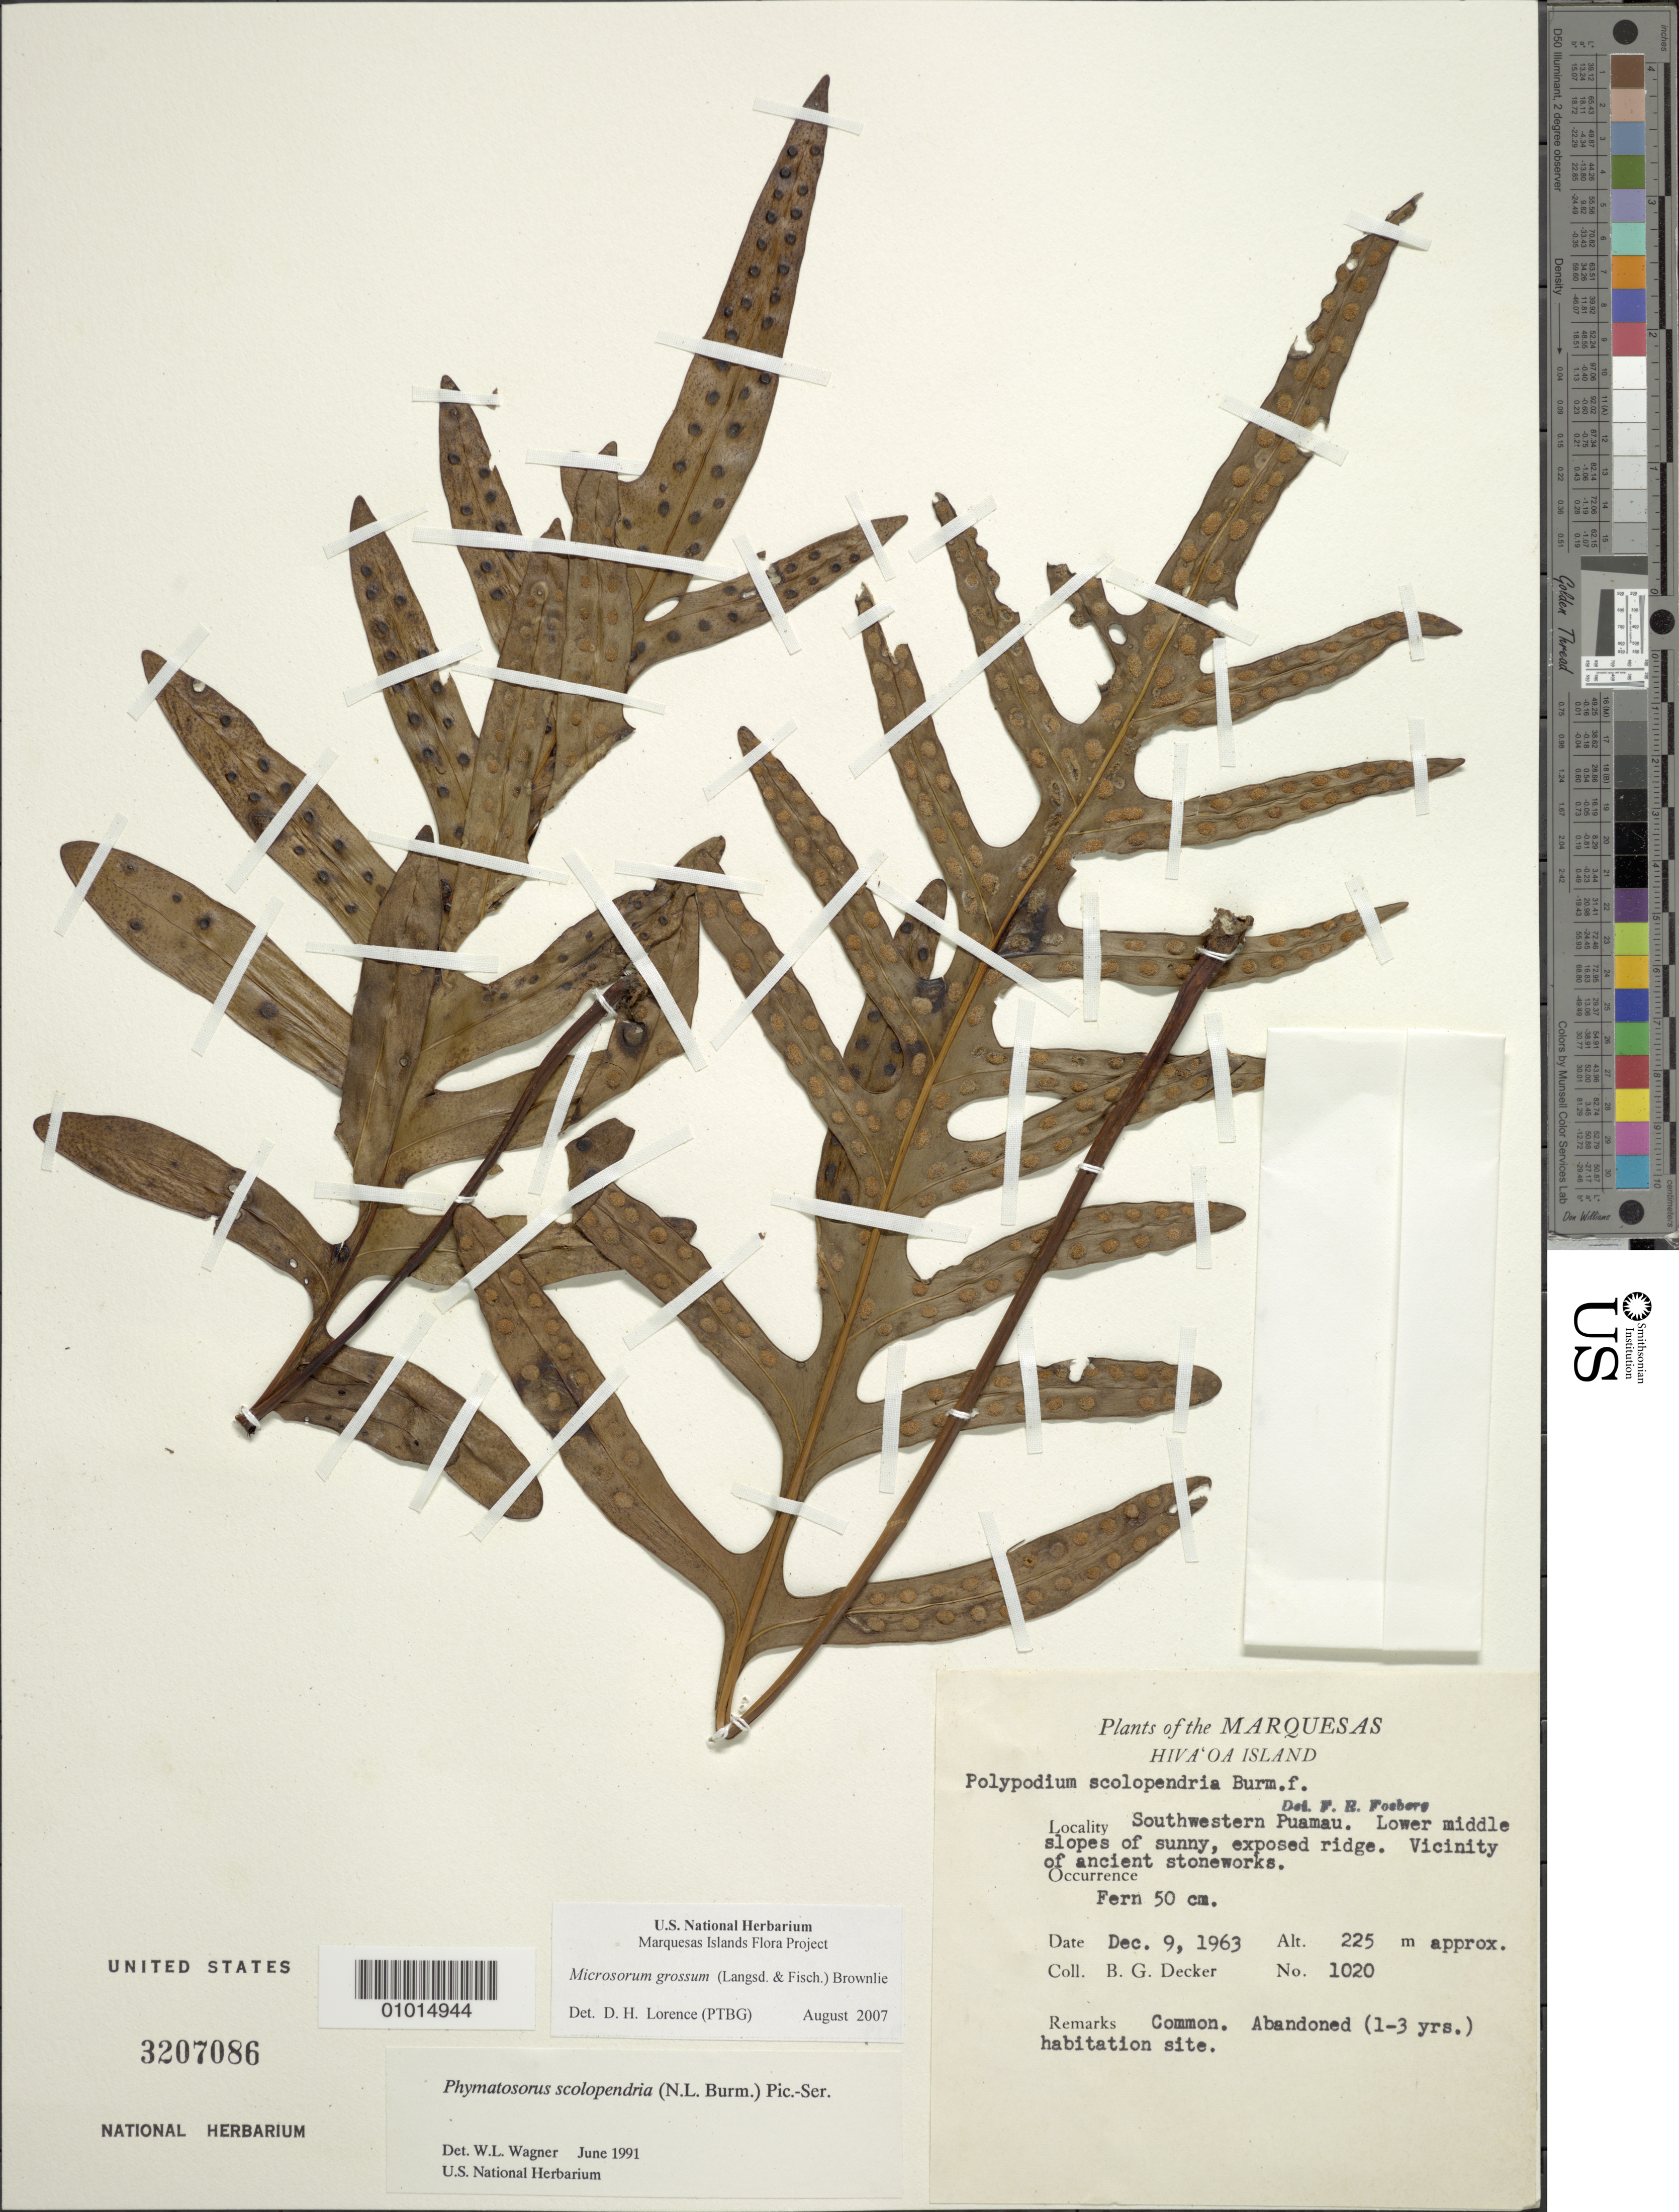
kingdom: Plantae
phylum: Tracheophyta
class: Polypodiopsida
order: Polypodiales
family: Polypodiaceae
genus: Microsorum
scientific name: Microsorum grossum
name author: (Langsd. & Fisch.) S.B. Andrews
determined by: Lorence, David H., (PTBG), National Tropical Botanical Garden (UNITED STATES)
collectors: B. G. Decker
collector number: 1020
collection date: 1963-12-09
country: French Polynesia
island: Hiva Oa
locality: SW Puamau, lower middle slopes of exposed ridge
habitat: Vicinity of ancient stoneworks, abandoned habitation site (1-3 years)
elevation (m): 225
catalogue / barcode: US 3207086